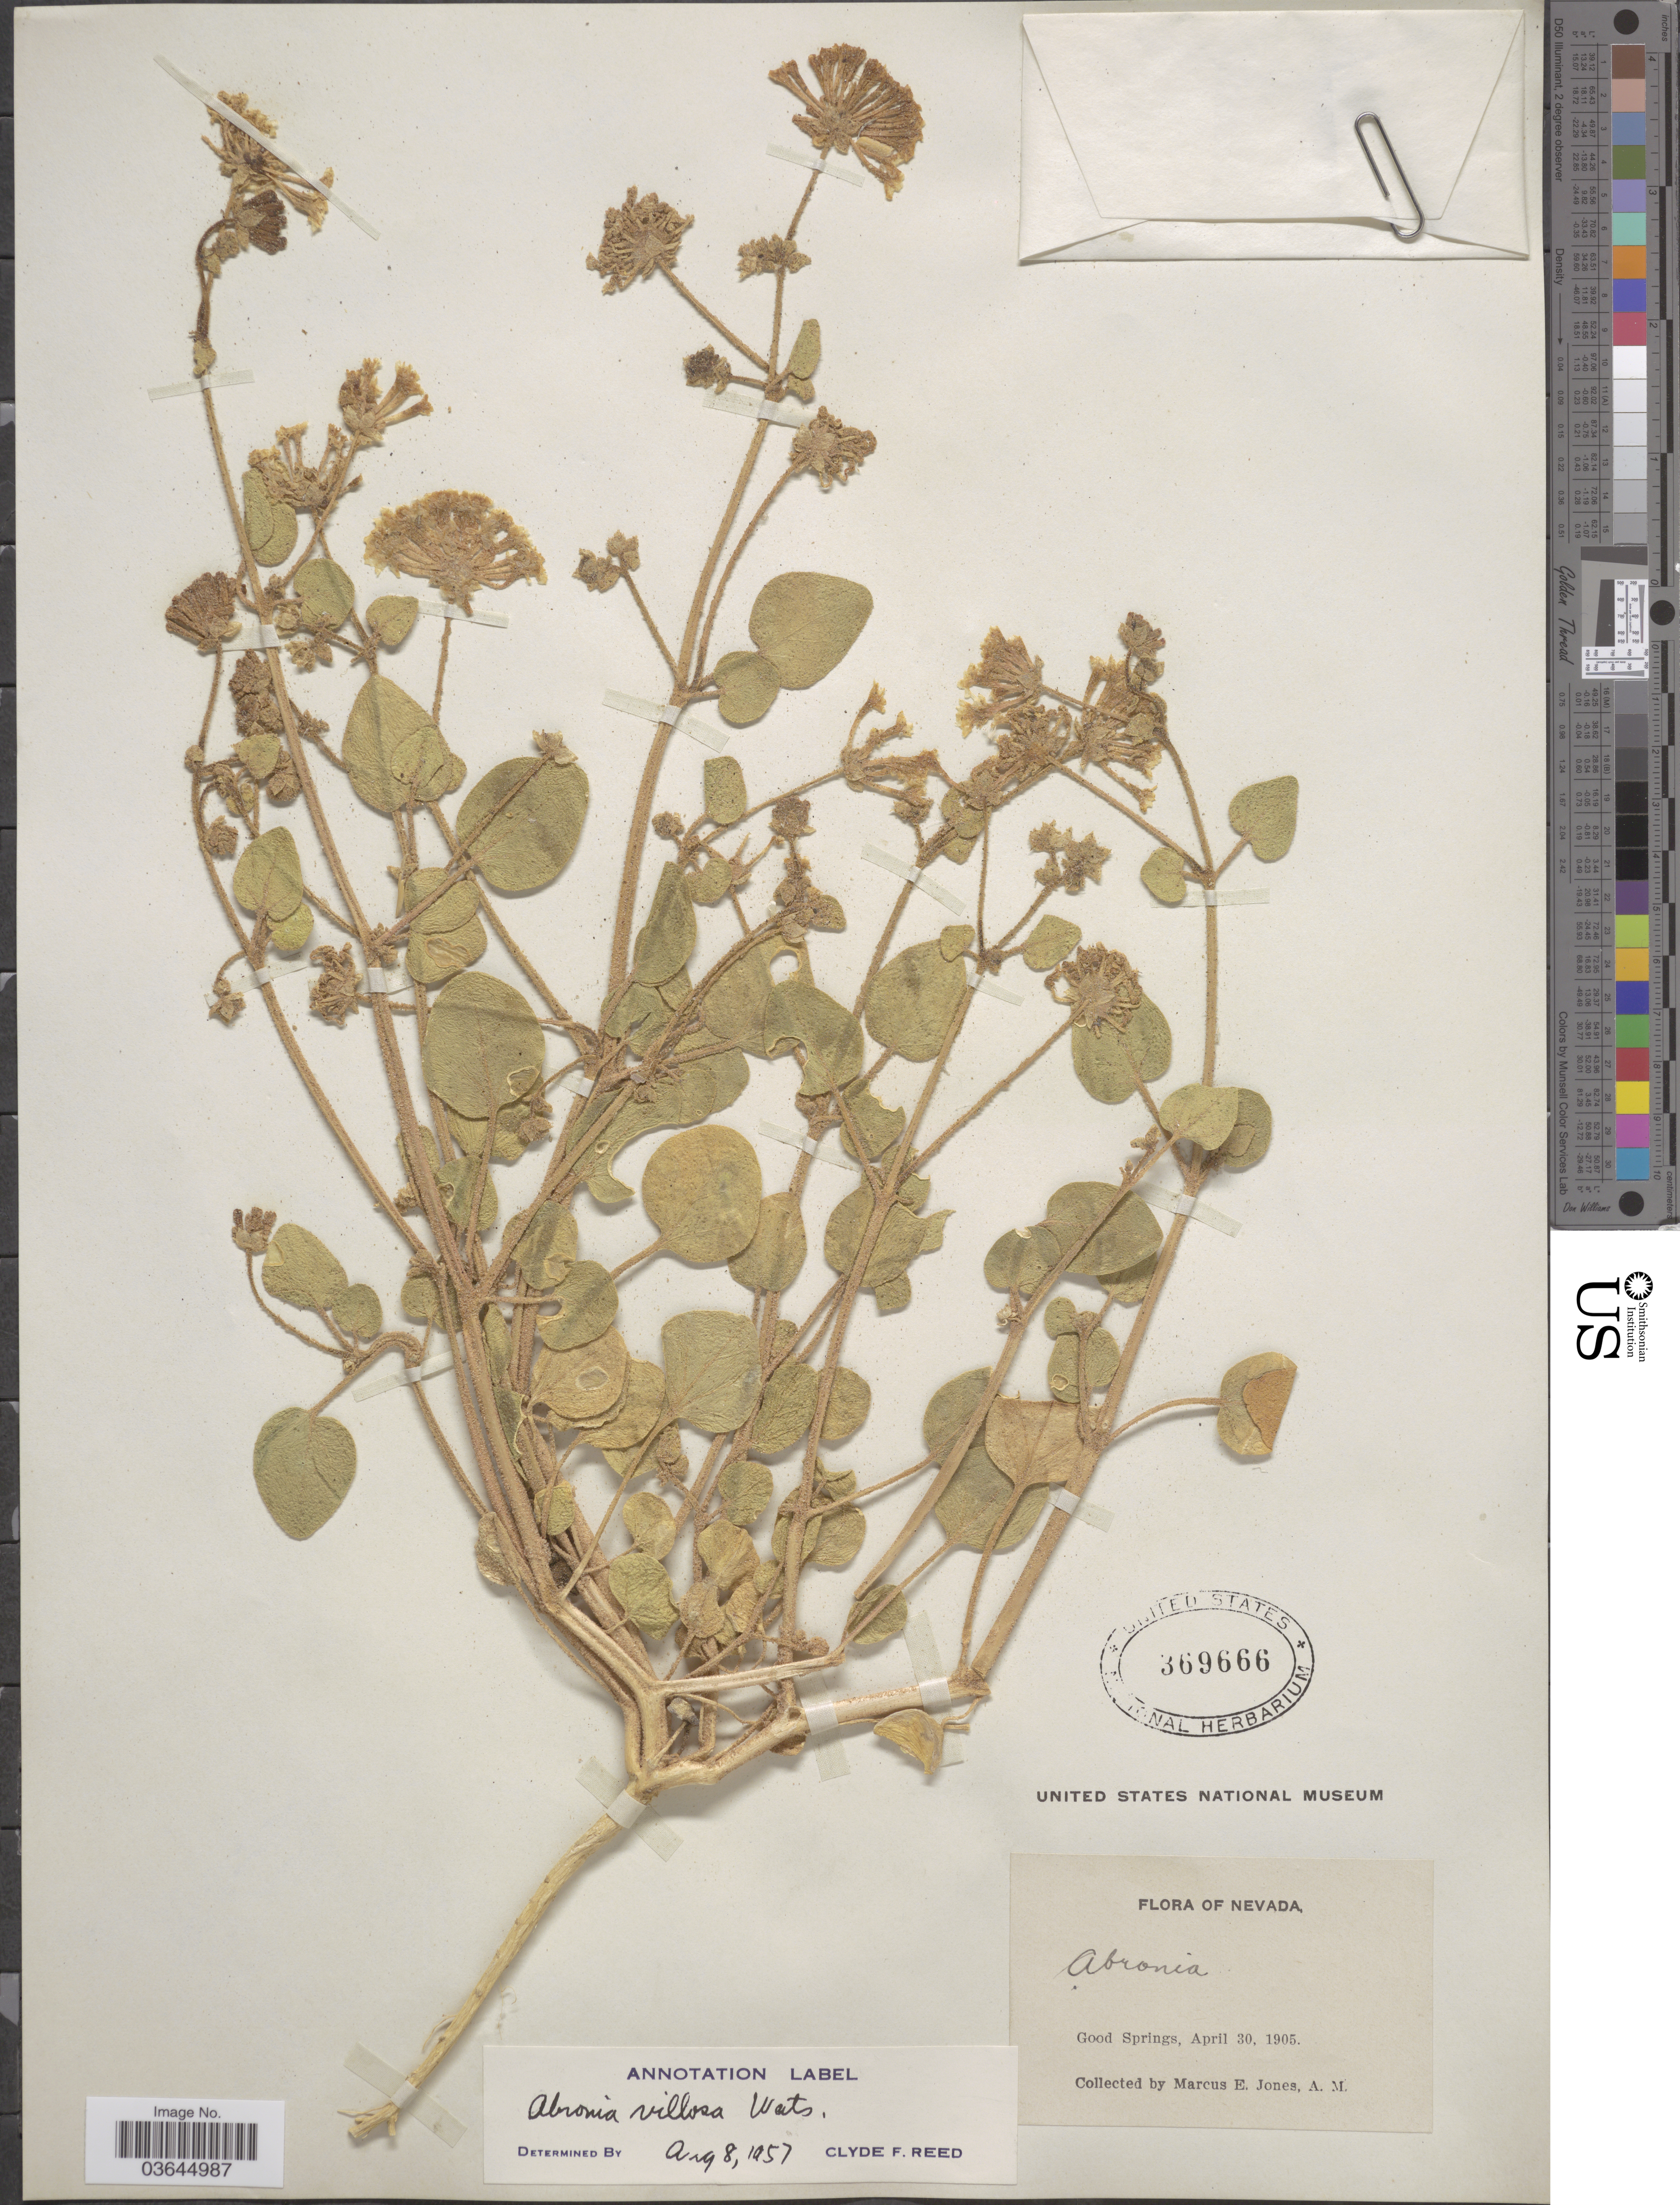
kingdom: Plantae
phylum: Tracheophyta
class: Magnoliopsida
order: Caryophyllales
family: Nyctaginaceae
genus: Abronia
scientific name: Abronia villosa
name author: S. Watson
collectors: M. E. Jones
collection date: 1905-04-30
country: United States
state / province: Nevada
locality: Good Springs.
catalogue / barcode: US 369666